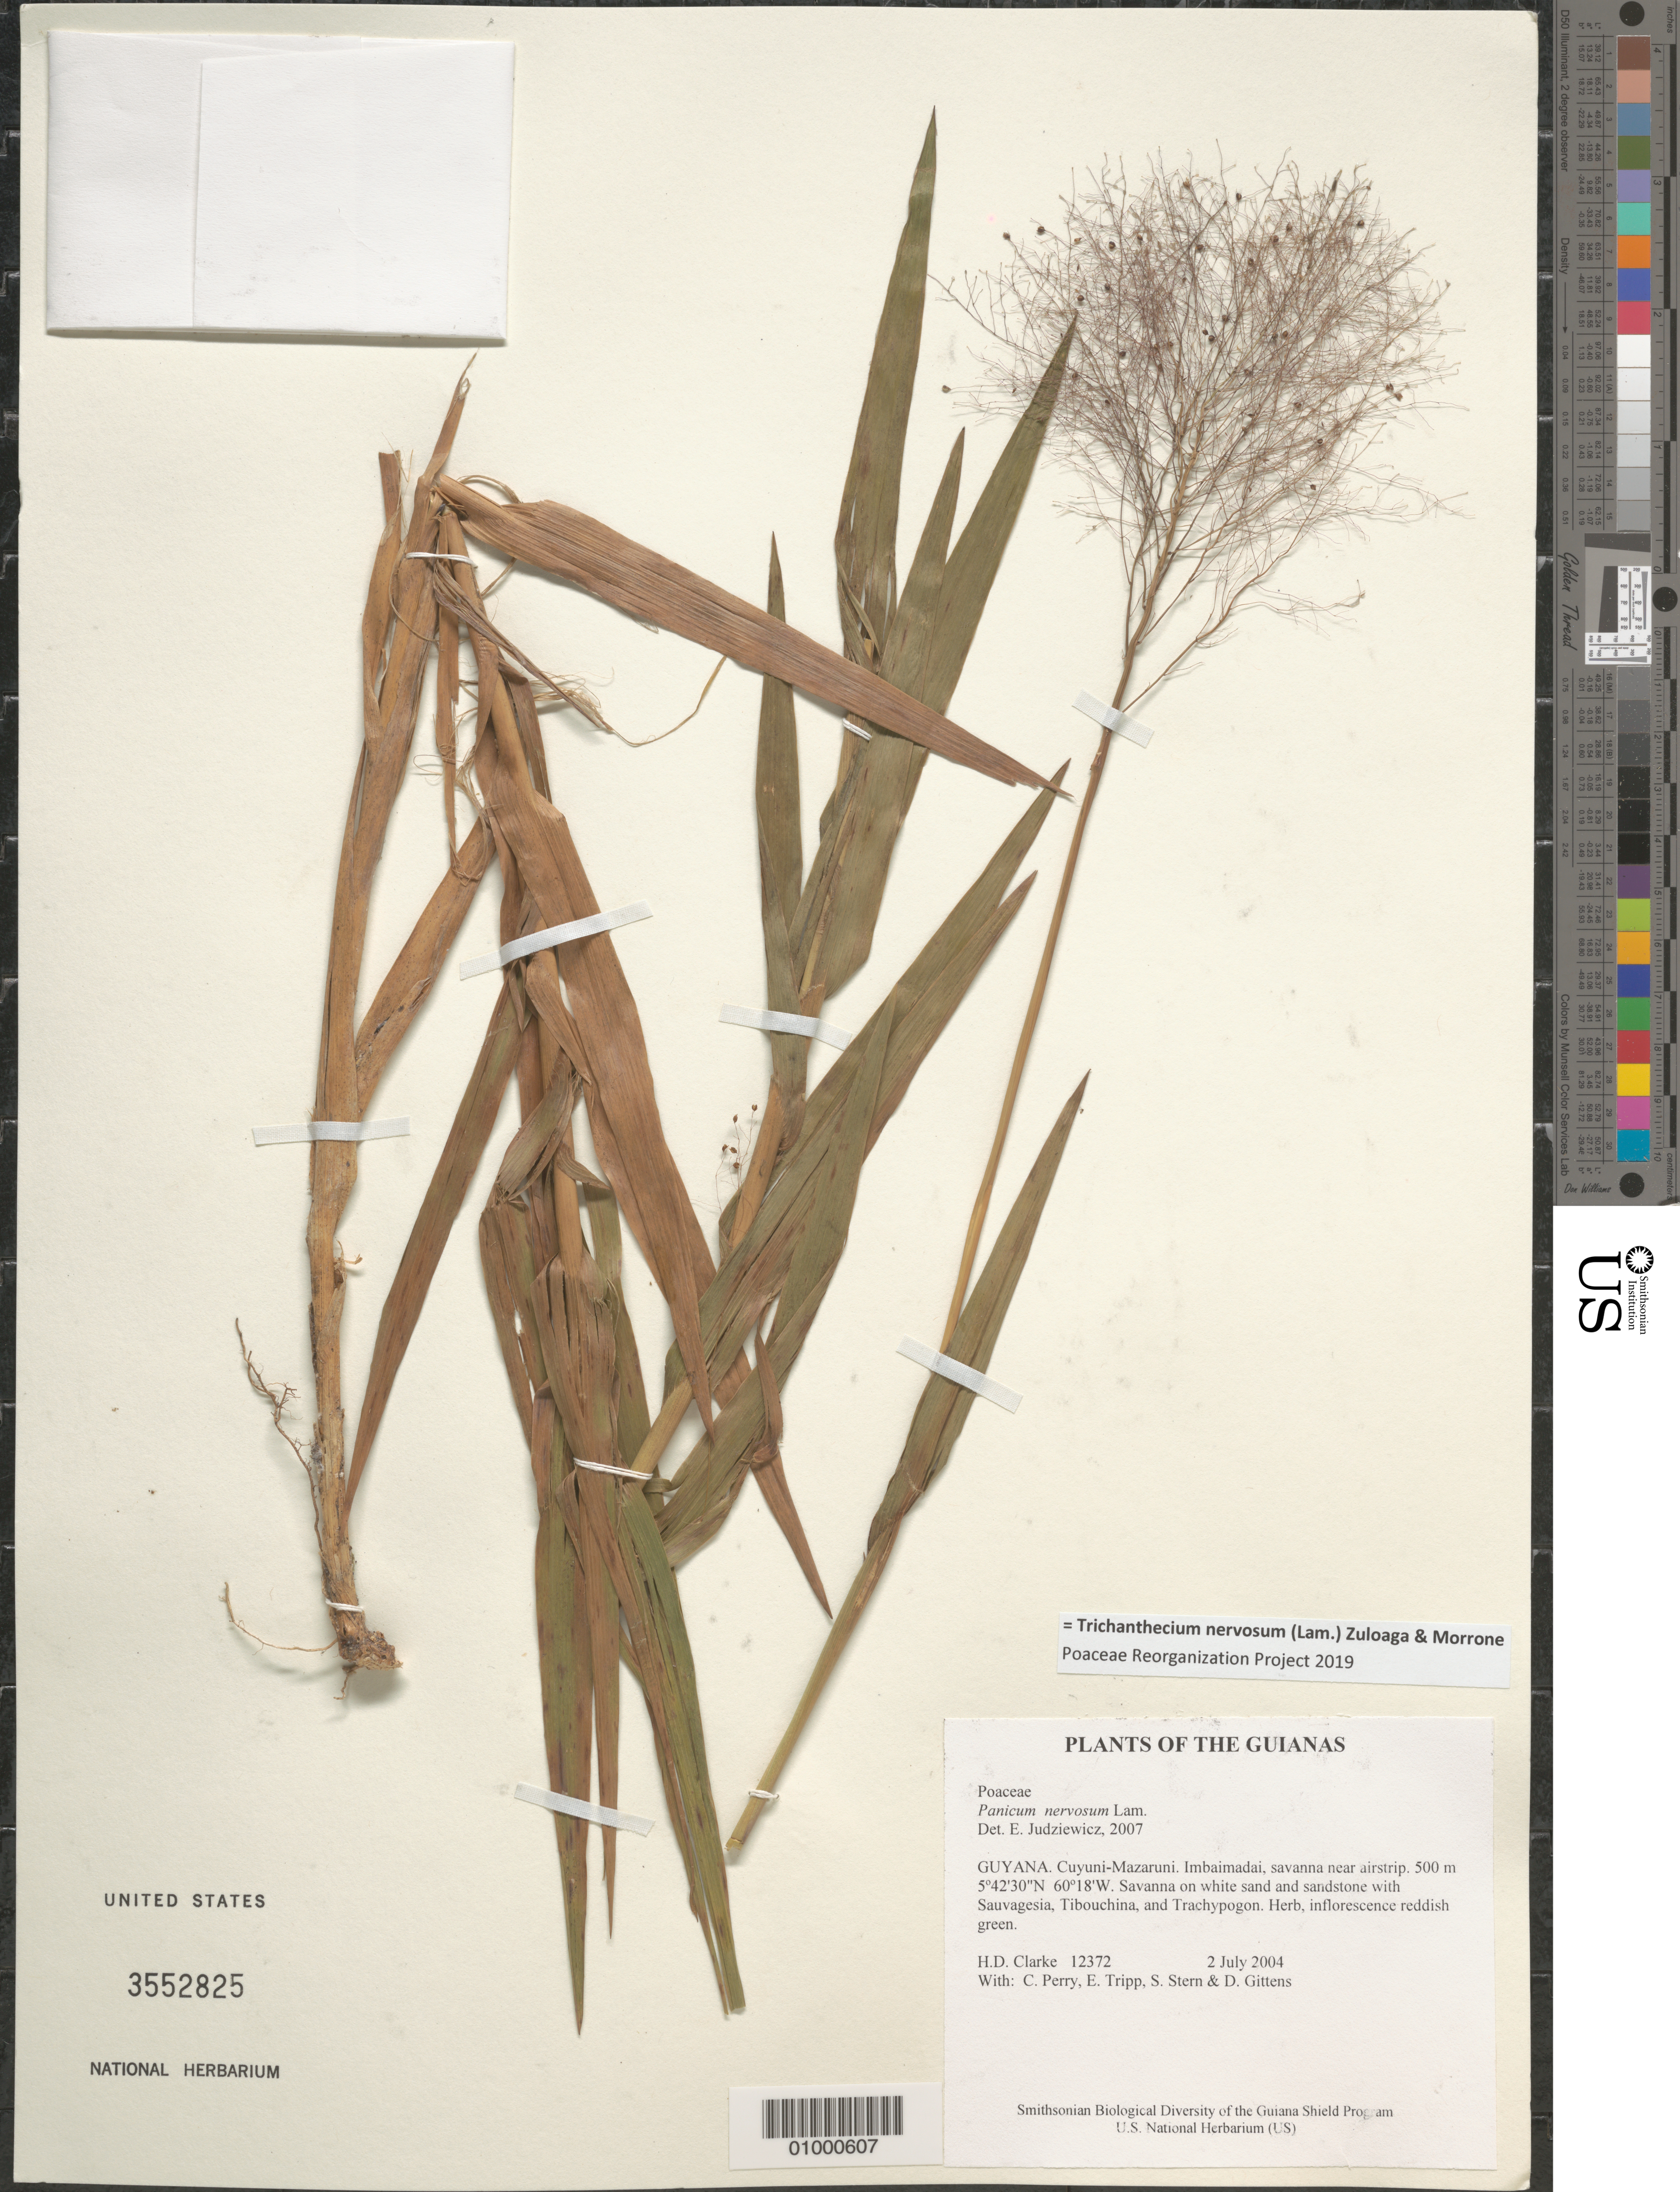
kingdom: Plantae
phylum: Tracheophyta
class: Liliopsida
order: Poales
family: Poaceae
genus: Trichanthecium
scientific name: Trichanthecium nervosum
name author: (Lam.) Zuloaga & Morrone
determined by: Poaceae Reorganization Project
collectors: H. D. Clarke, C. Perry, E. Tripp, S. R. Stern & D. Gittens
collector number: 12372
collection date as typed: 2 July 2004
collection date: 2004-07-02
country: Guyana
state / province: Cuyuni-Mazaruni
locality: Imbaimadai, savanna near airstrip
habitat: Savanna on white sand and sandstone with Sauvagesia, Tibouchina, and Trachypogon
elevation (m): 500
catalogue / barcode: US 3552825